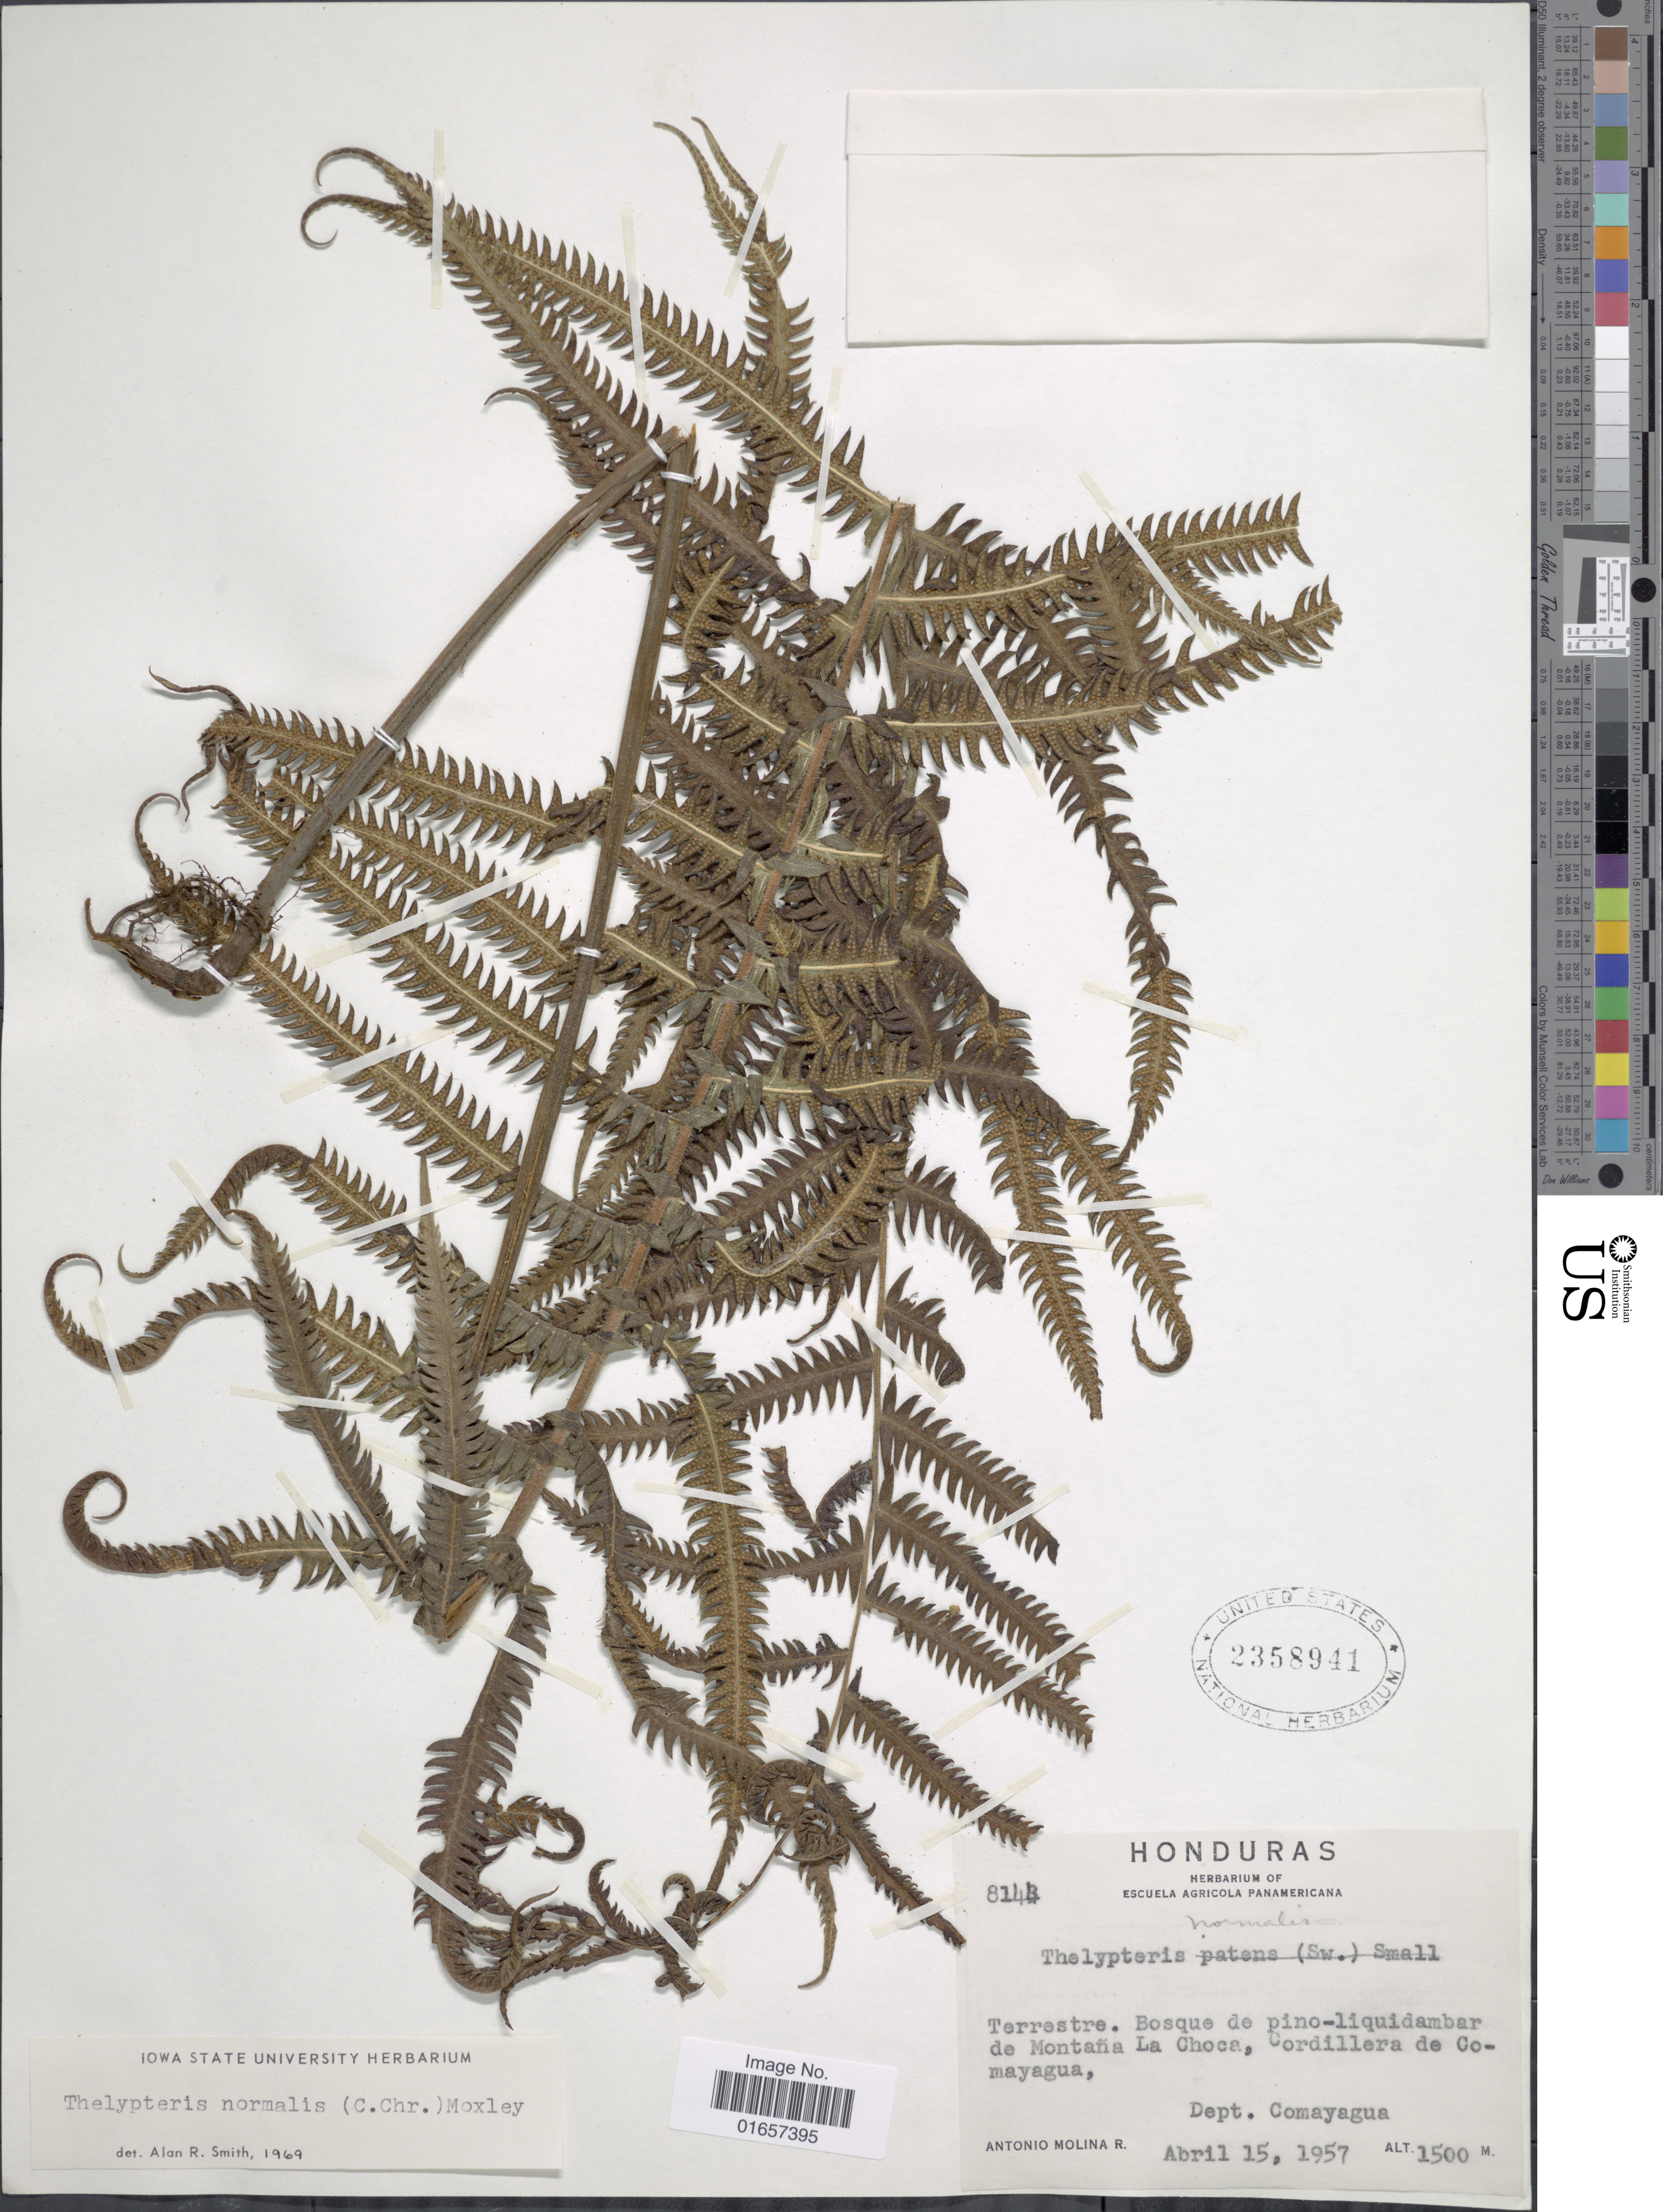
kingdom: Plantae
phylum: Tracheophyta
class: Polypodiopsida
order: Polypodiales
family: Thelypteridaceae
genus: Christella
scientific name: Christella kunthii comb. ined.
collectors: A. Molina R.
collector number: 8144*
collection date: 1957-04-15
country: Honduras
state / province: Comayagua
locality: Honduras, bosque de pino-liquidambar de Montaña La Choca, Cordillera de Comayagua, Dept. Comayagua.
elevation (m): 1500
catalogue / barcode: US 2358941